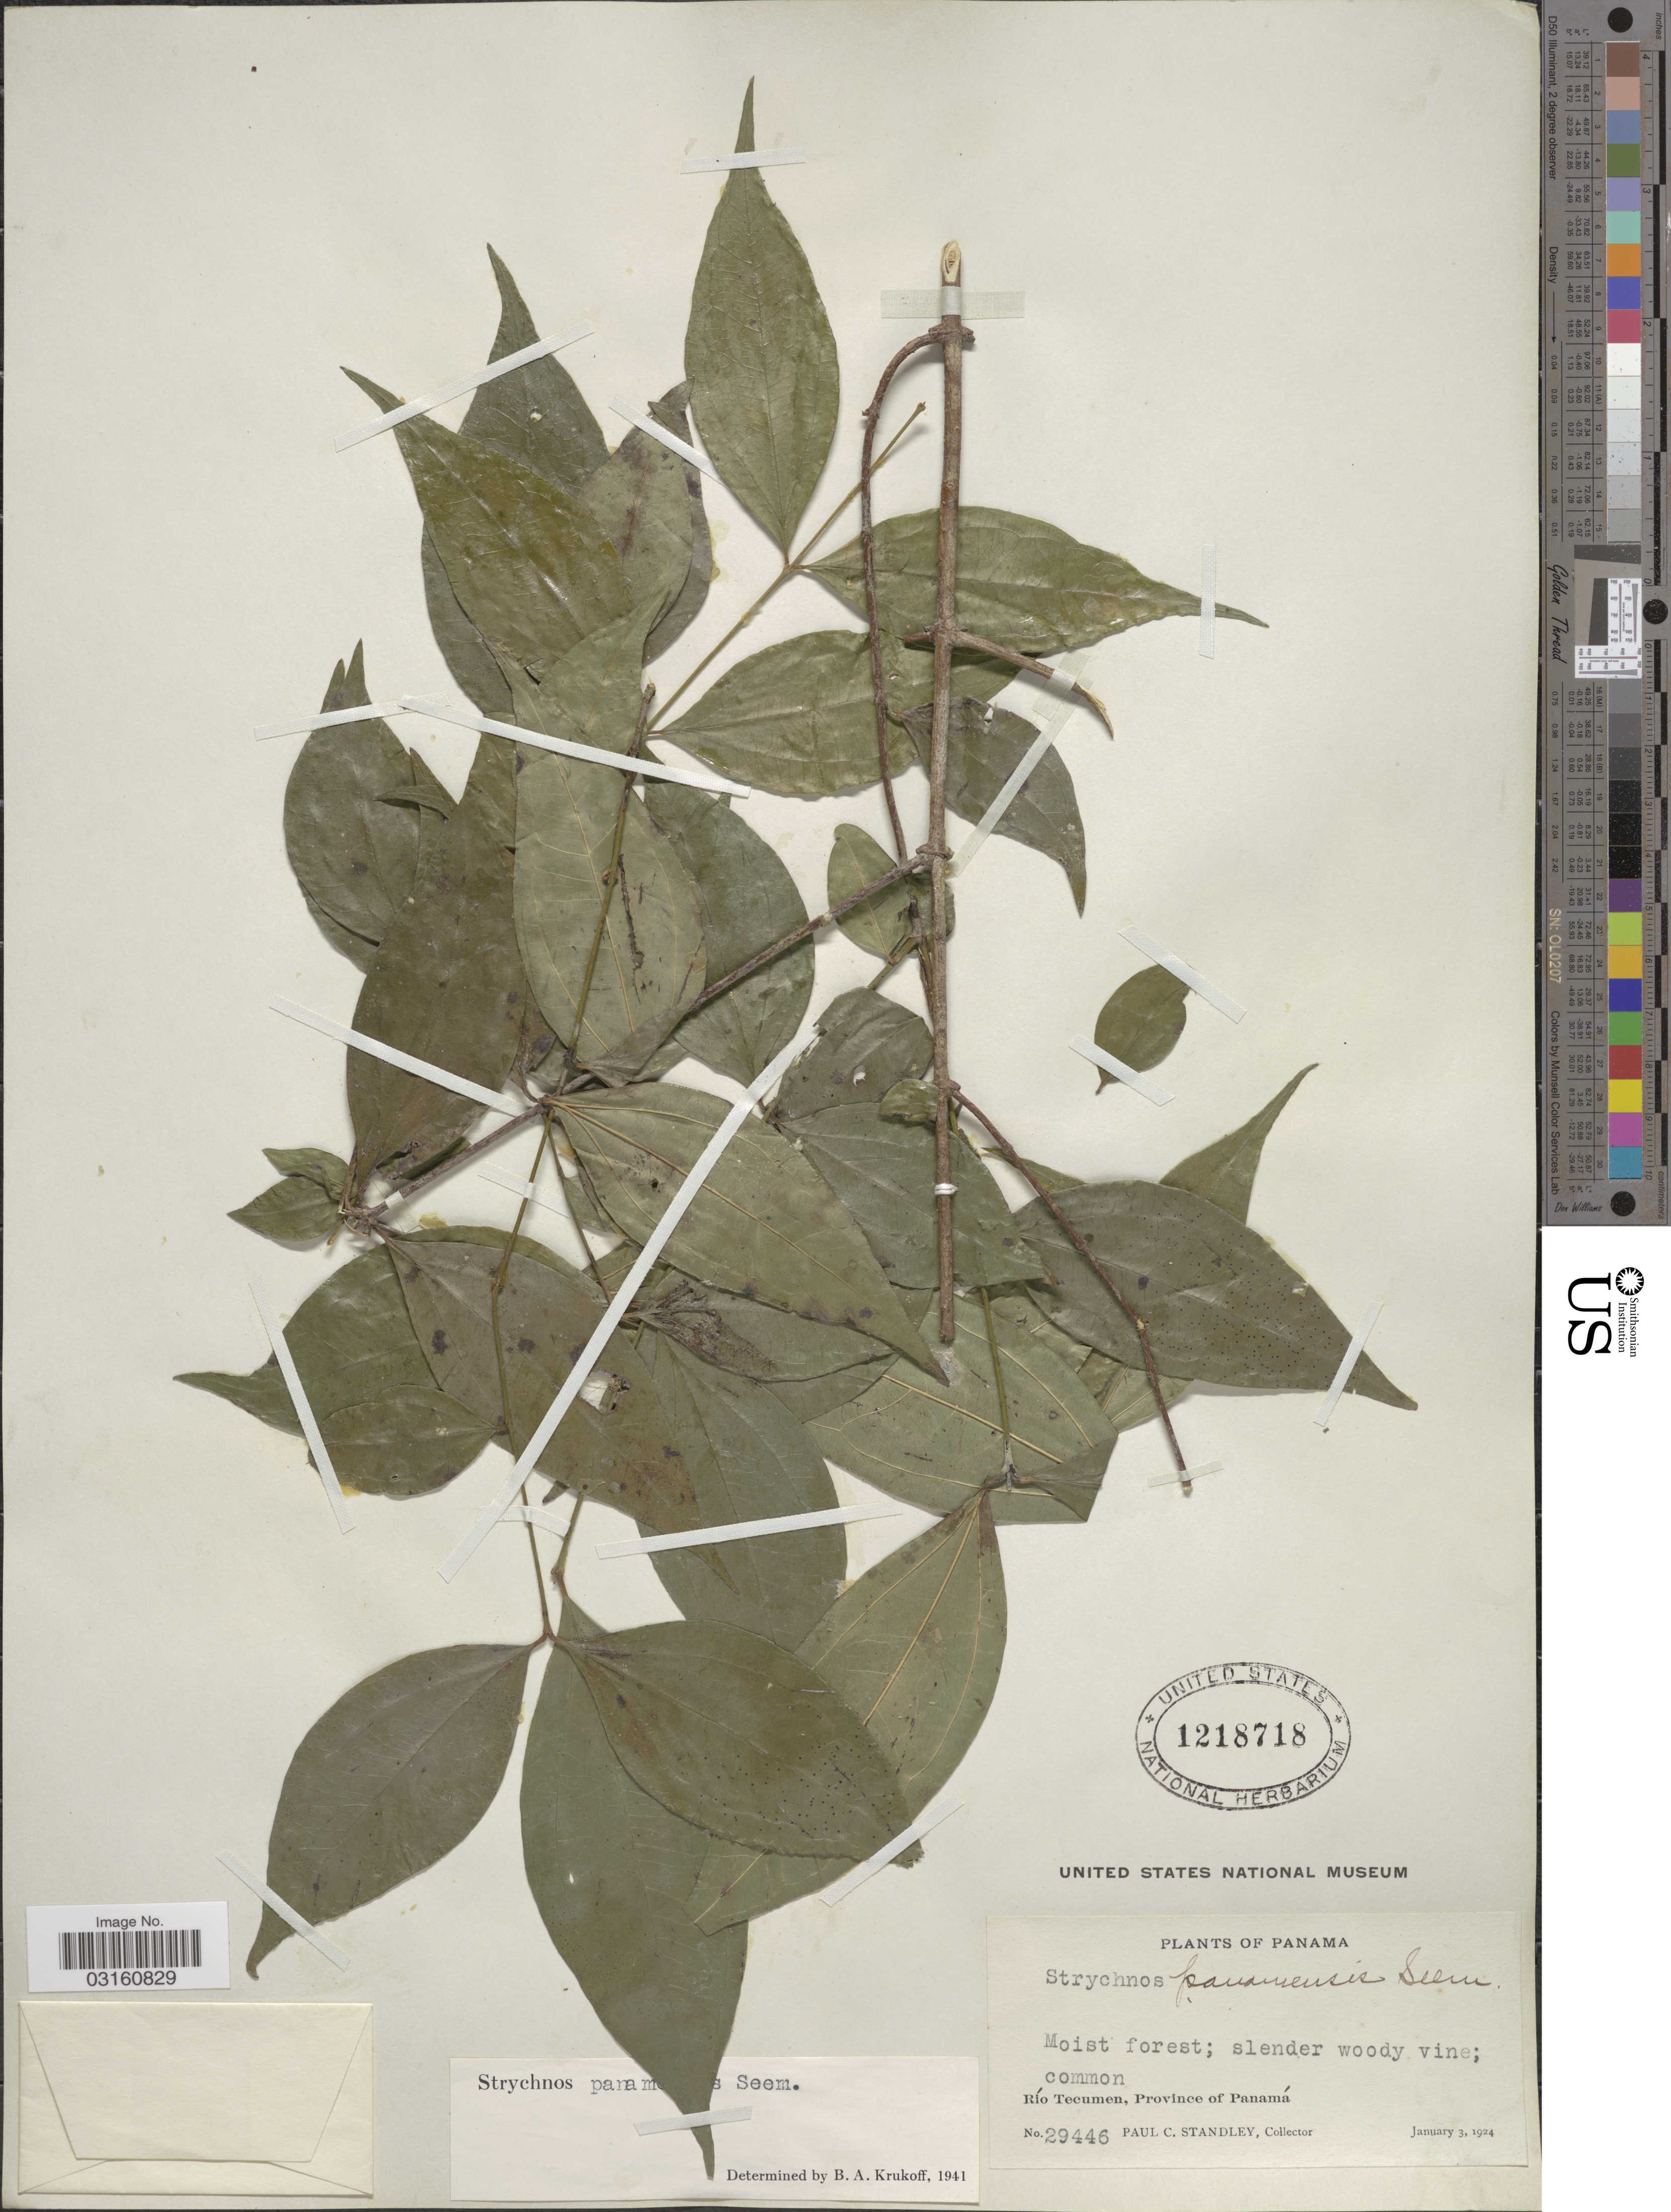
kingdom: Plantae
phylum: Tracheophyta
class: Magnoliopsida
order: Gentianales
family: Loganiaceae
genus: Strychnos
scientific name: Strychnos panamensis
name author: Seem.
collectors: P. C. Standley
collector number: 29446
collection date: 1924-01-03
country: Panama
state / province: Panamá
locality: Río Tecumen.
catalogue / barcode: US 1218718